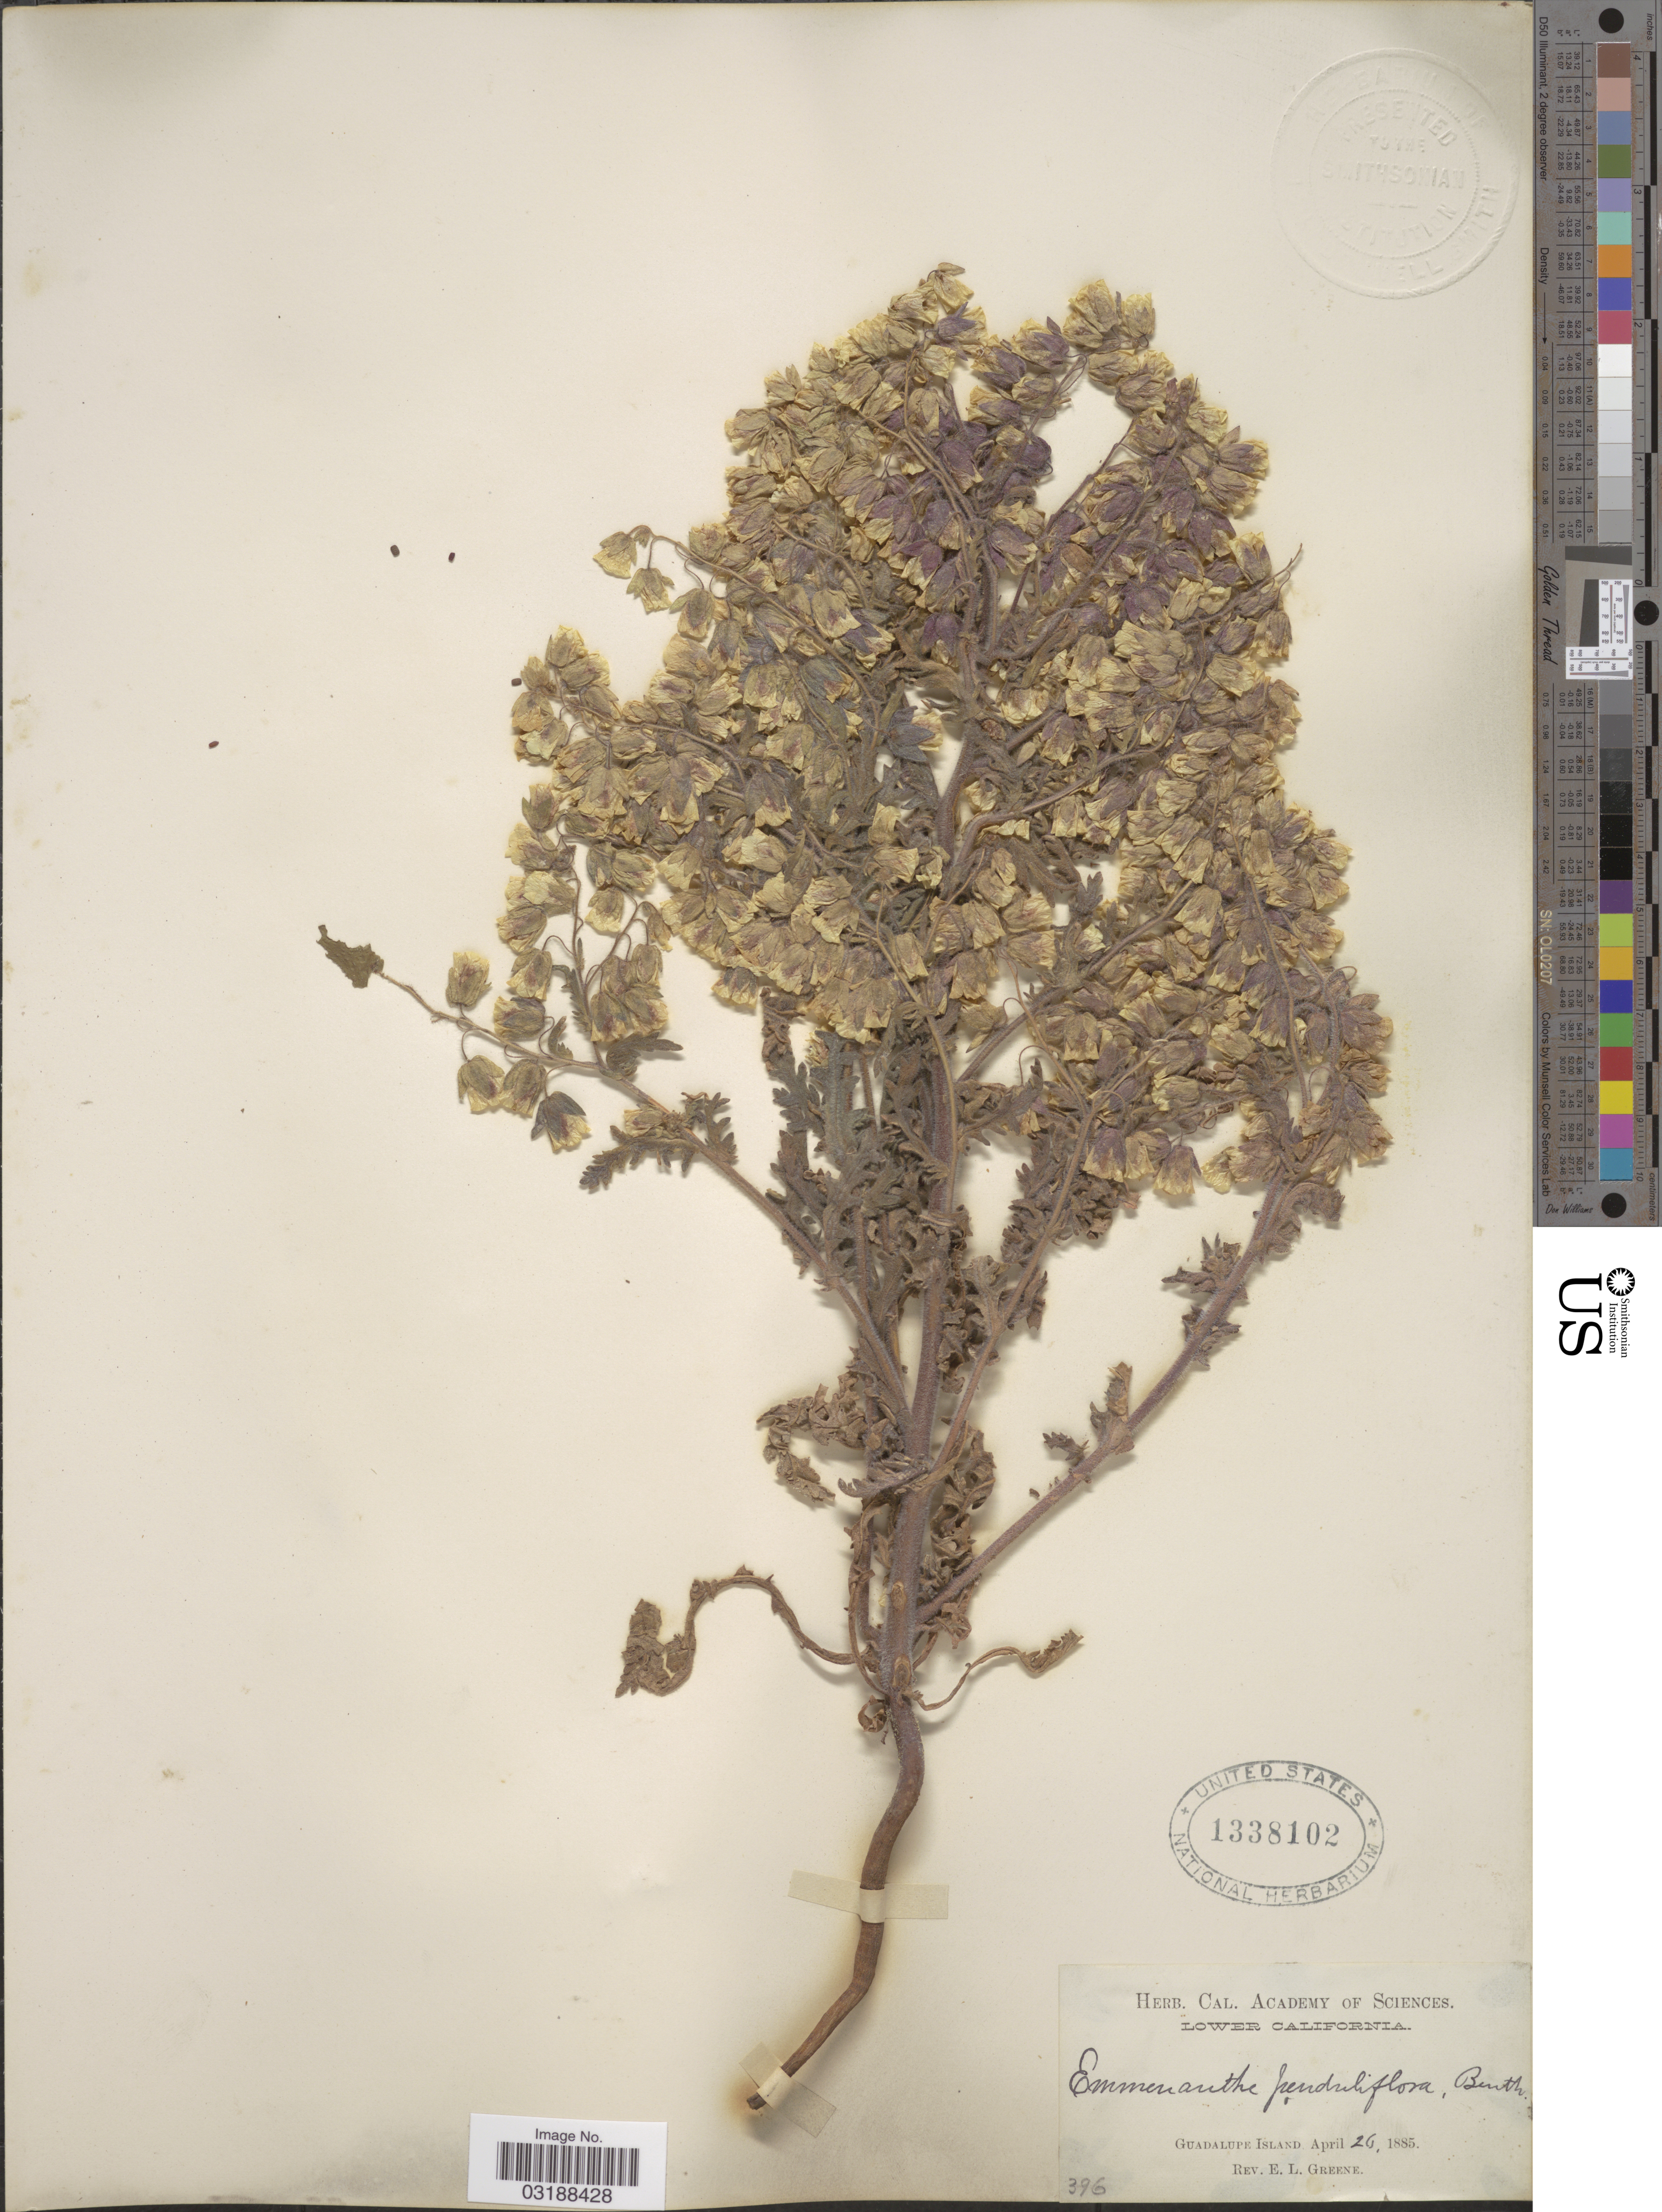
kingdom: Plantae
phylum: Tracheophyta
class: Magnoliopsida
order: Boraginales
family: Hydrophyllaceae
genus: Emmenanthe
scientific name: Emmenanthe penduliflora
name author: Benth.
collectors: E. L. Greene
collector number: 396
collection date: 1885-04-26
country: Mexico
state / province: Baja California Norte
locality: Guadalupe Island.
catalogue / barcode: US 1338102